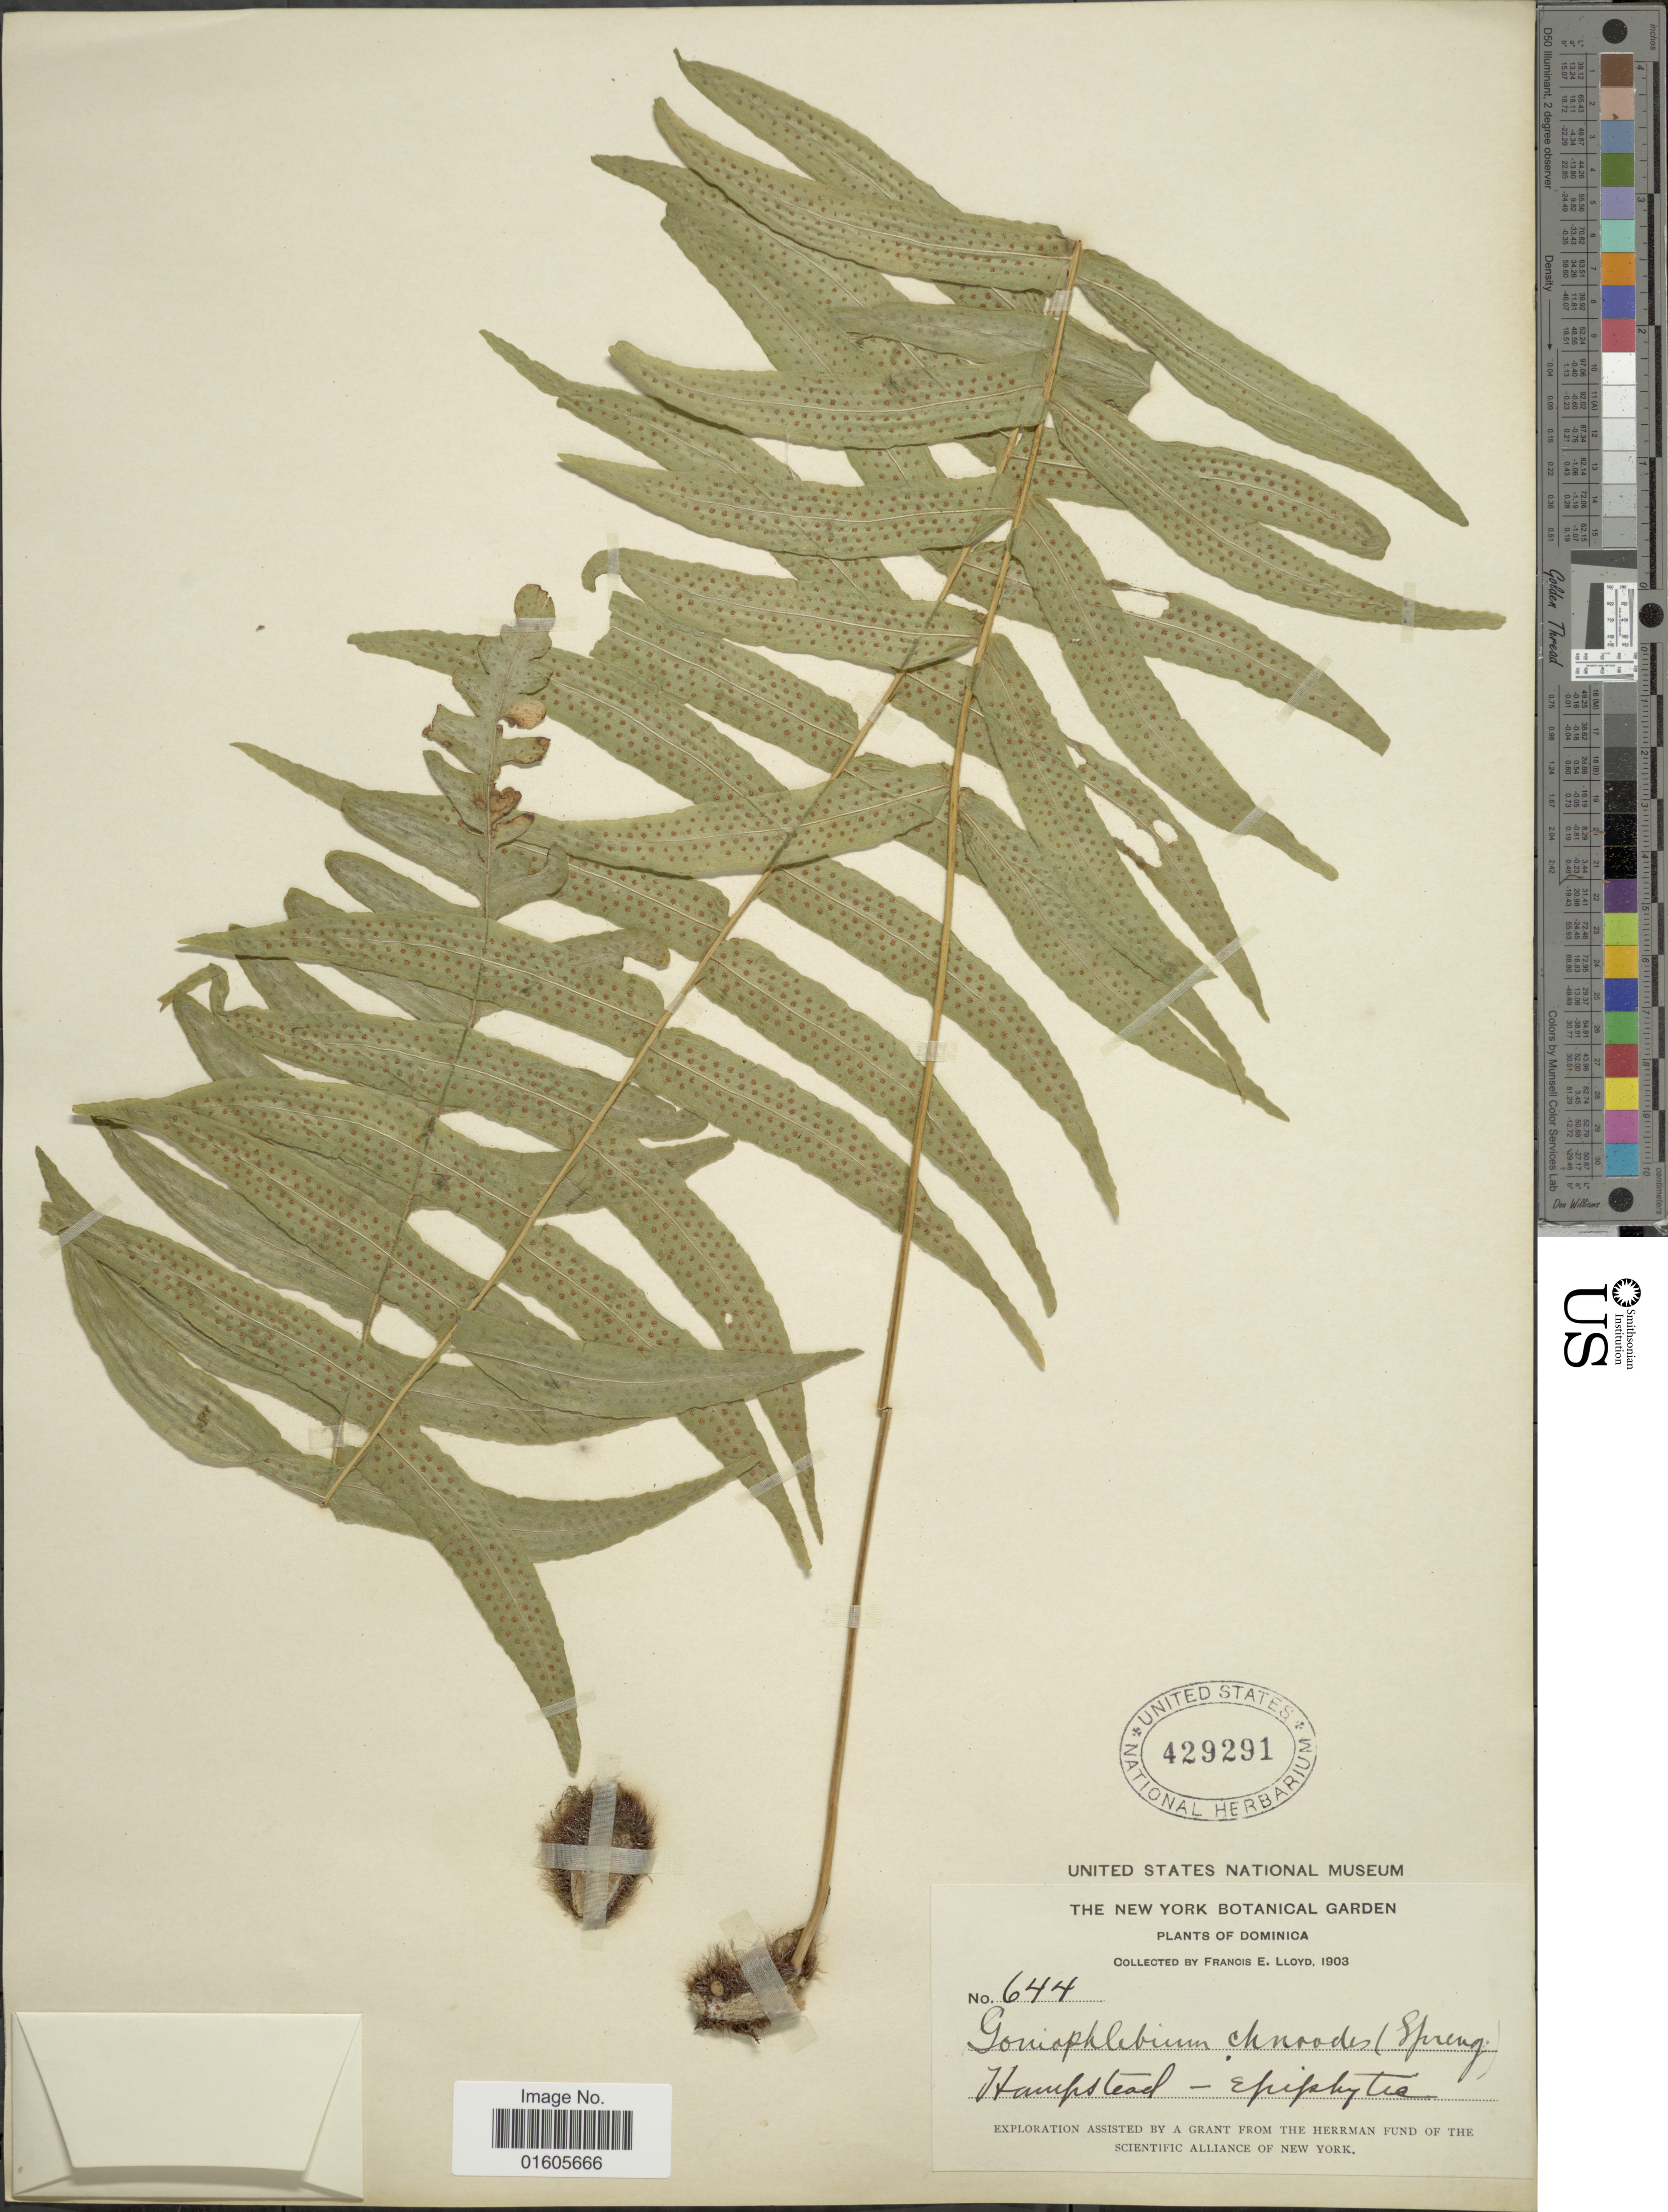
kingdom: Plantae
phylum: Tracheophyta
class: Polypodiopsida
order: Polypodiales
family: Polypodiaceae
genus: Serpocaulon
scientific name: Serpocaulon dissimile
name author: (L.) A.R. Sm.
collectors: Lloyd, C. E.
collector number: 644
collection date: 1903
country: Dominica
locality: Hampstead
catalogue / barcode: US 429291